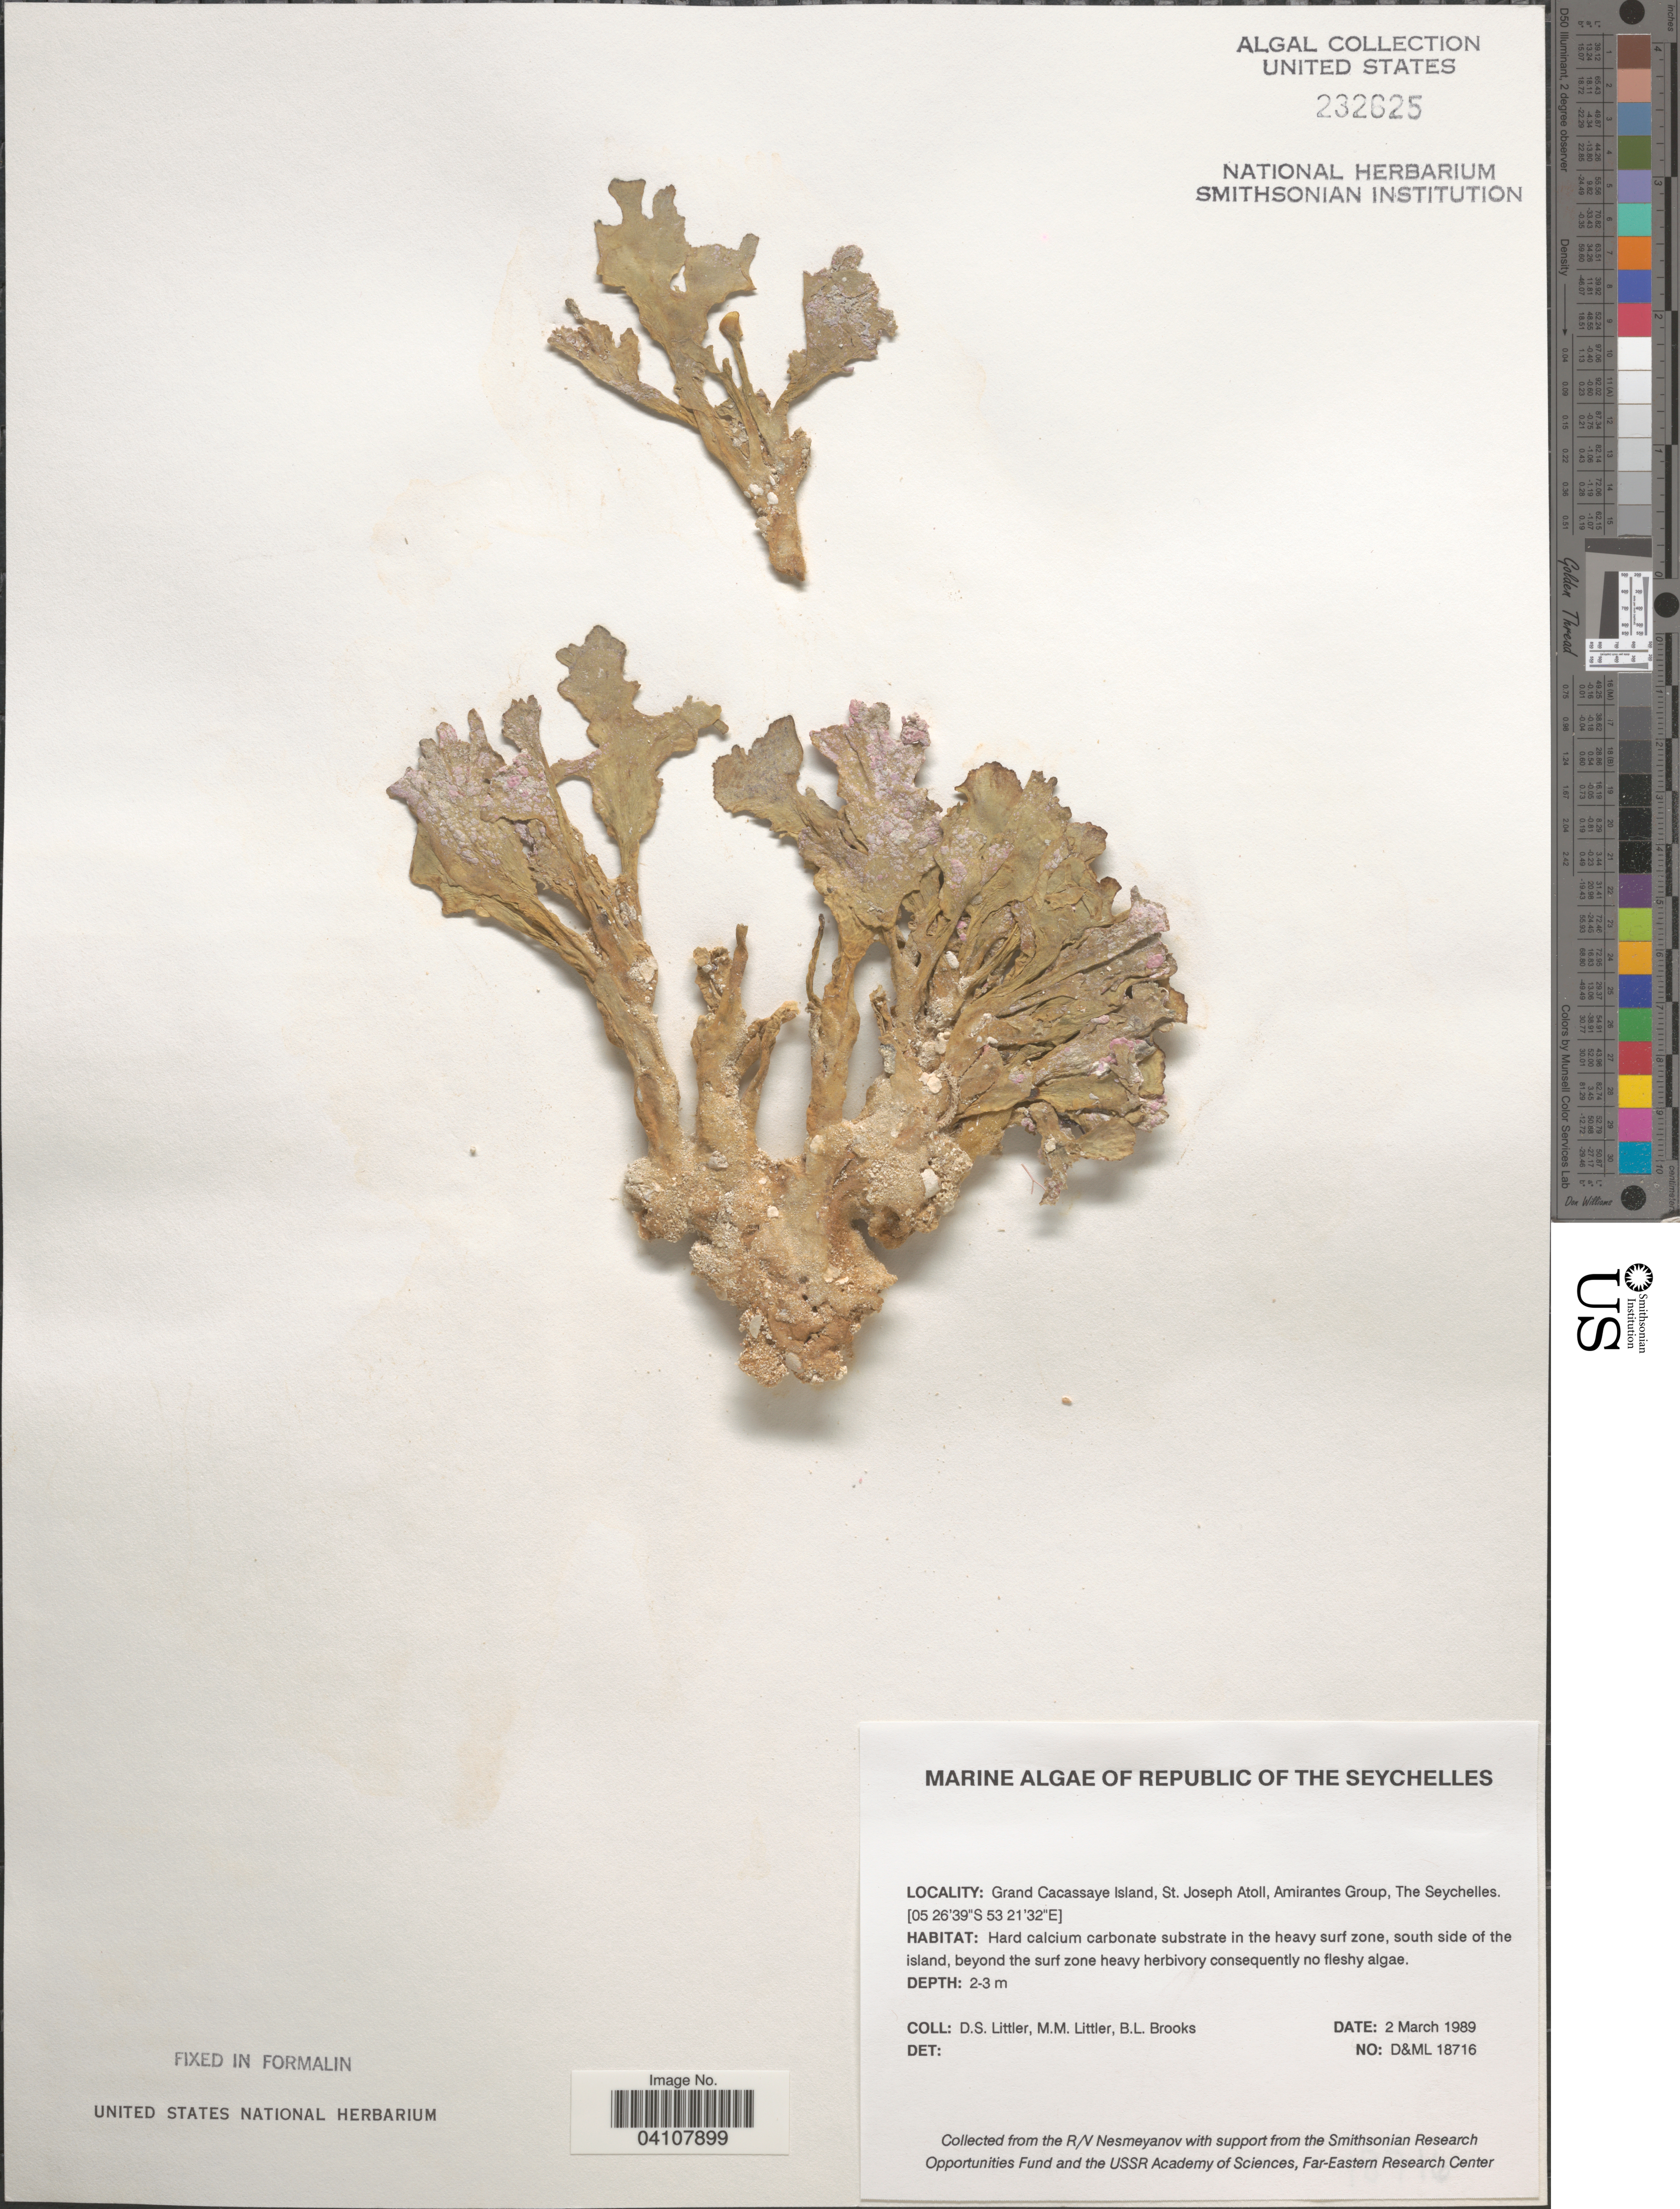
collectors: D. S. Littler & B. Brooks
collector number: D&ML18716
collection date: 1989-03-02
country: Seychelles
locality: Republic of the Seychelles. Grand Cacassaye Island, St. Joseph Atoll, Amirantes Group. South side of the island.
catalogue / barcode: US 232625